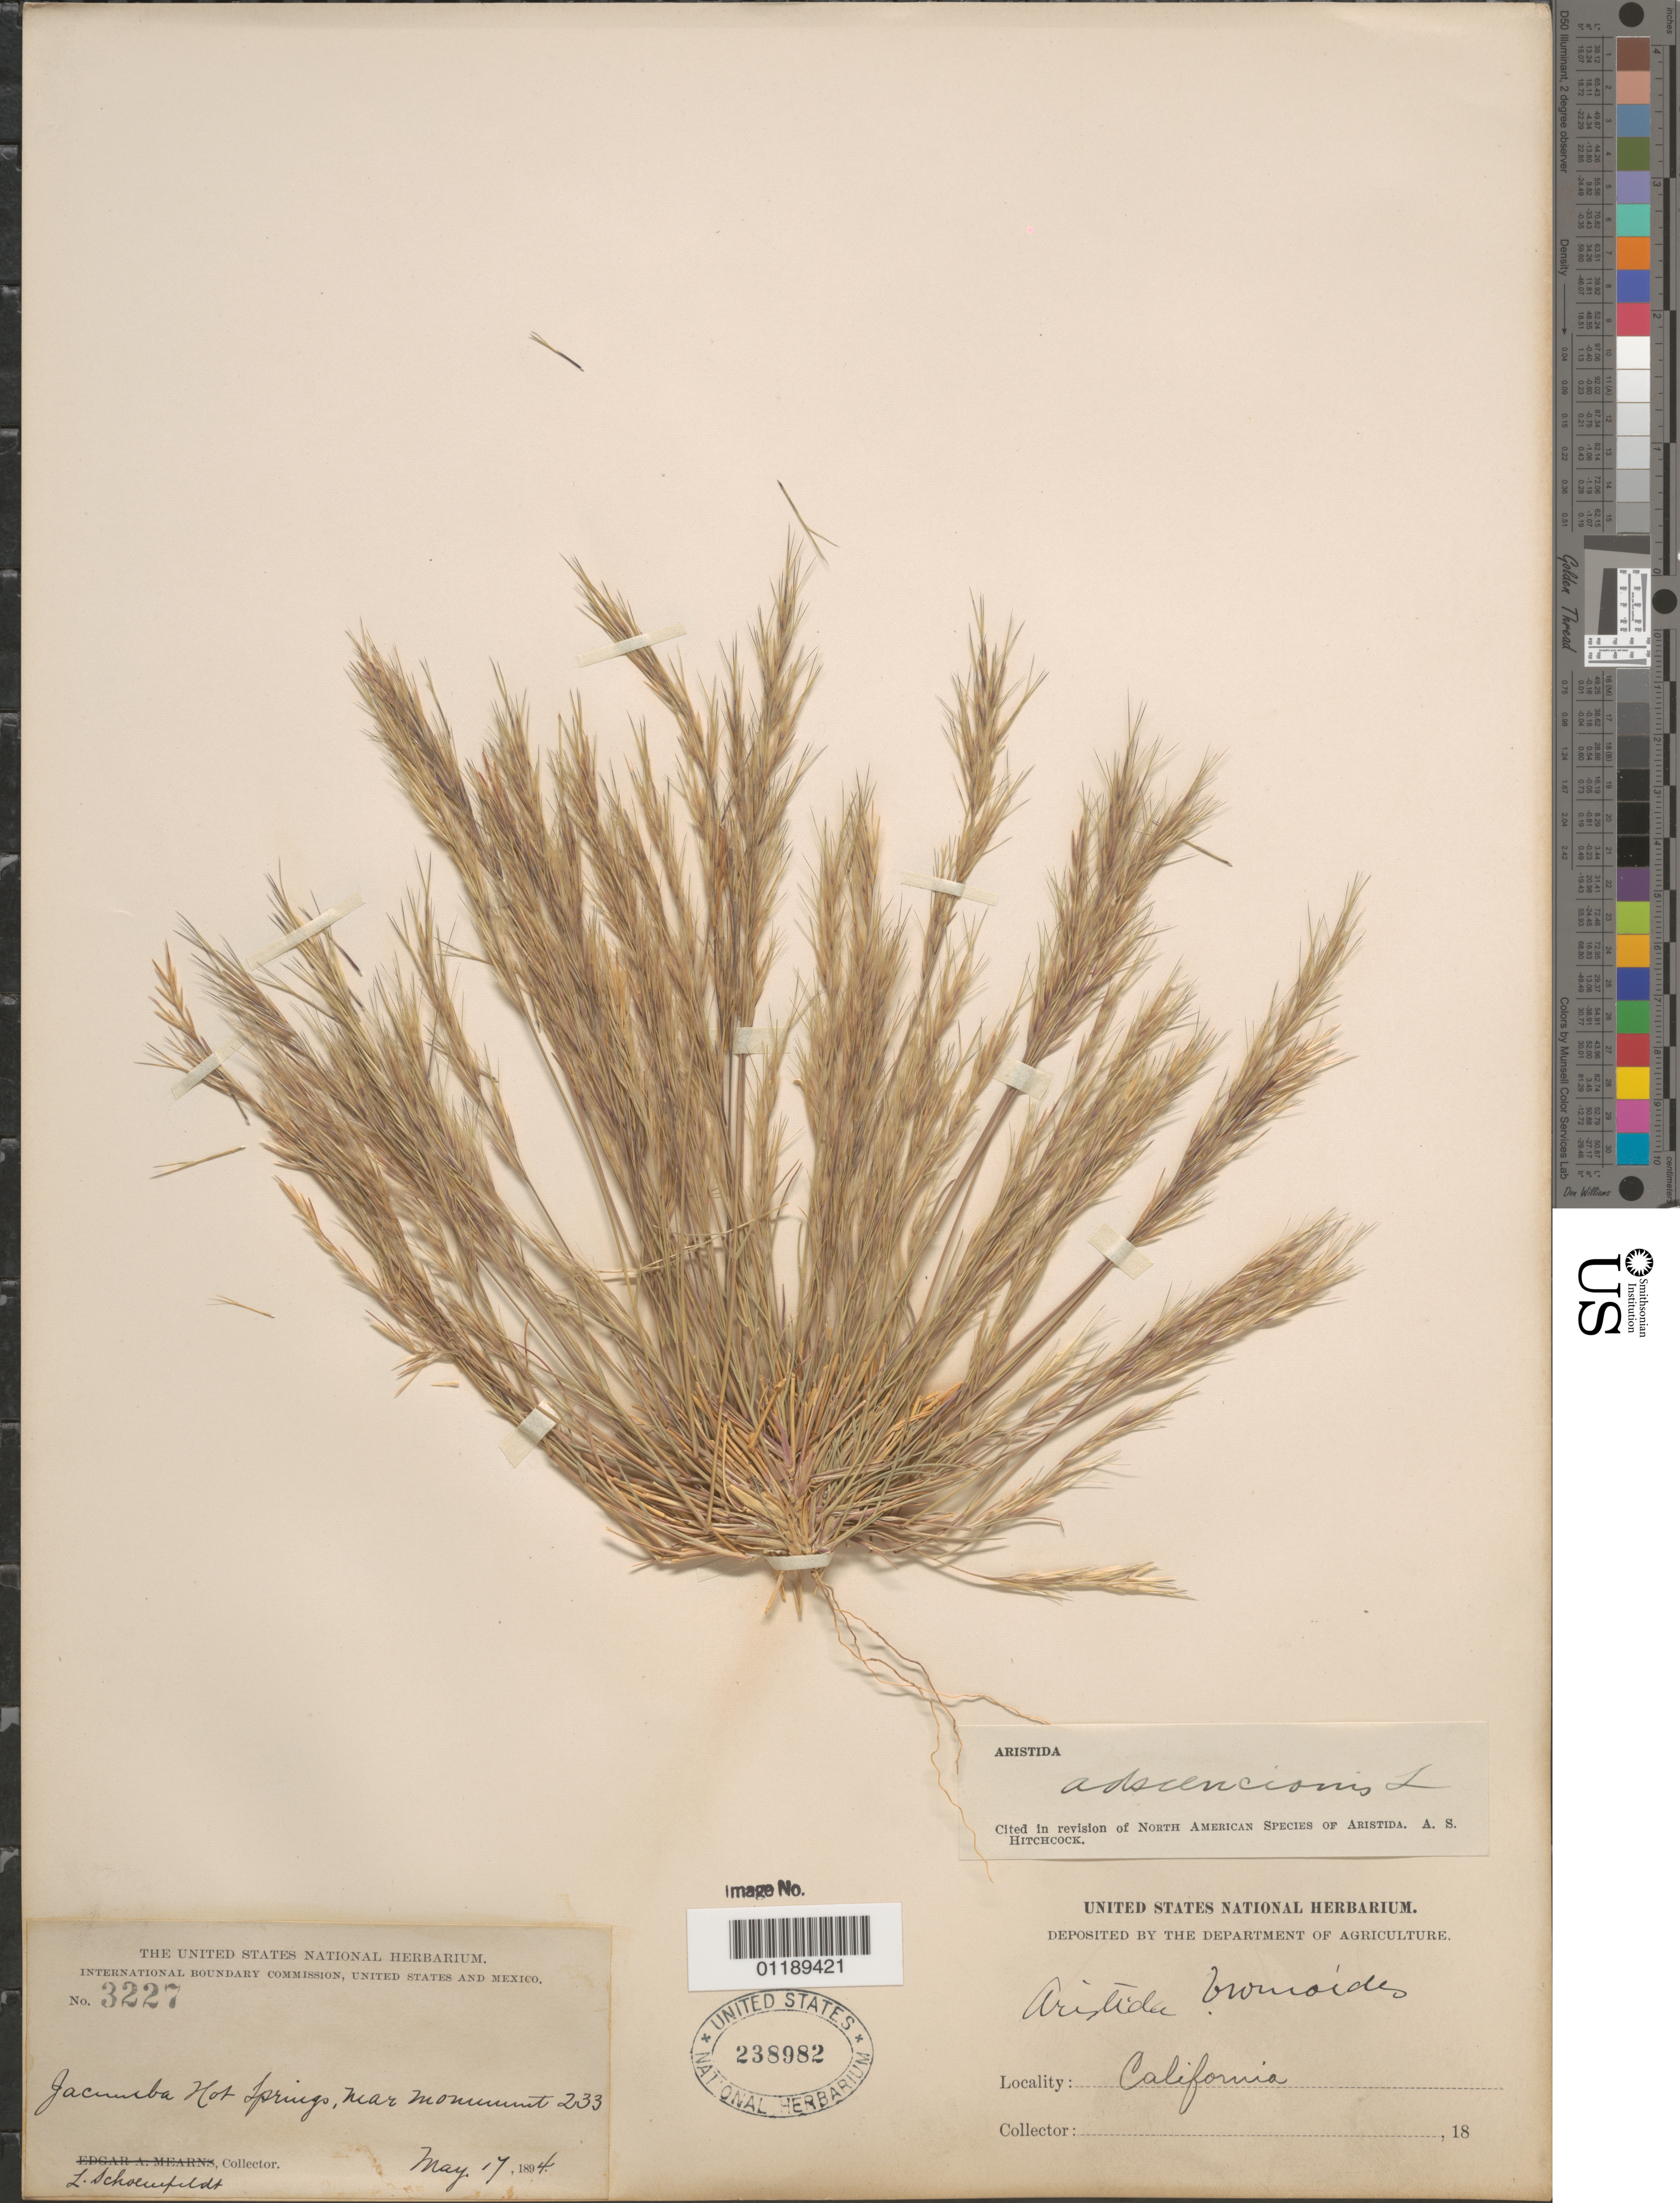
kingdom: Plantae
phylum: Tracheophyta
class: Liliopsida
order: Poales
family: Poaceae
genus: Aristida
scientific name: Aristida adscensionis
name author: L.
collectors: L. Schounfeldt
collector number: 3227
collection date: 1894-05-17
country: United States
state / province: California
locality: Jacumba Hot Springs, near Monument 233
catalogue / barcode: US 238982